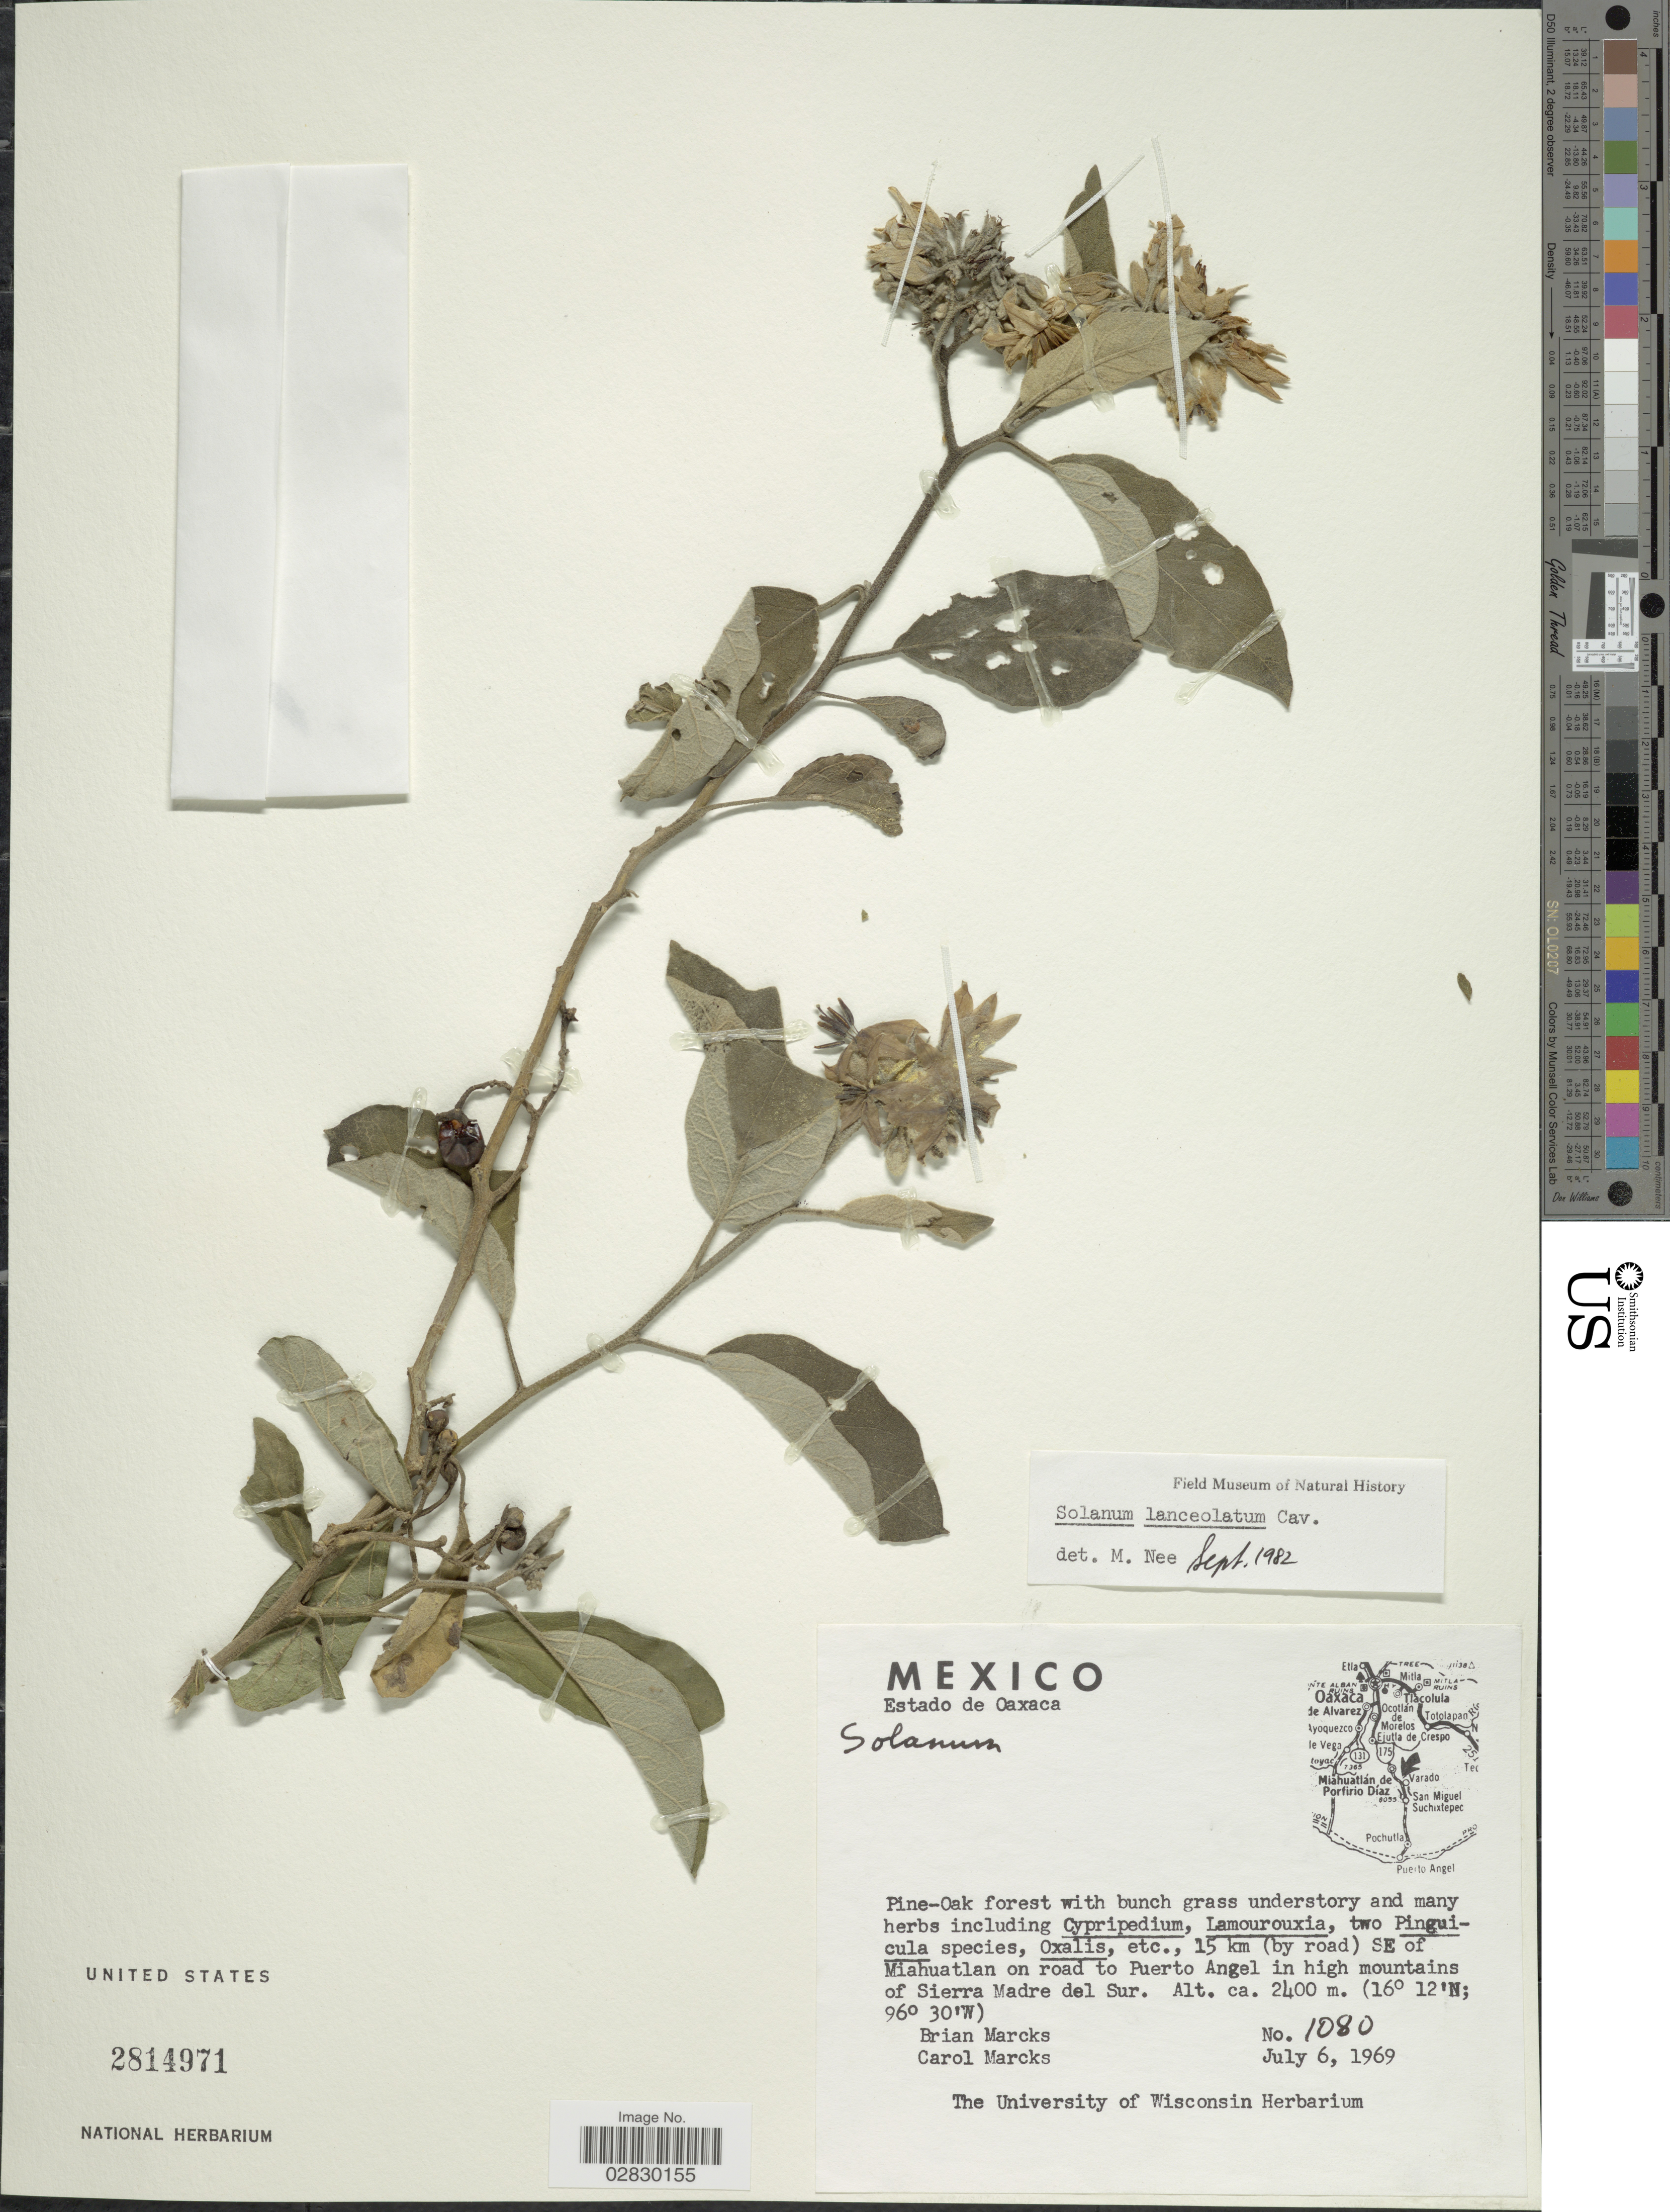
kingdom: Plantae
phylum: Tracheophyta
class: Magnoliopsida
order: Solanales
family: Solanaceae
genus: Solanum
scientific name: Solanum lanceolatum Berthault, nom. illeg.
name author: Berthault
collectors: B. Marcks & Marcks, C.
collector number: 1080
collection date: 1969-07-06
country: Mexico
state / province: Oaxaca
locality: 15 km (by road) SE of Miahuatlan on road to Puerto Angel in high mountains of Sierra Madre del Sur.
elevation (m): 2400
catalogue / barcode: US 2814971